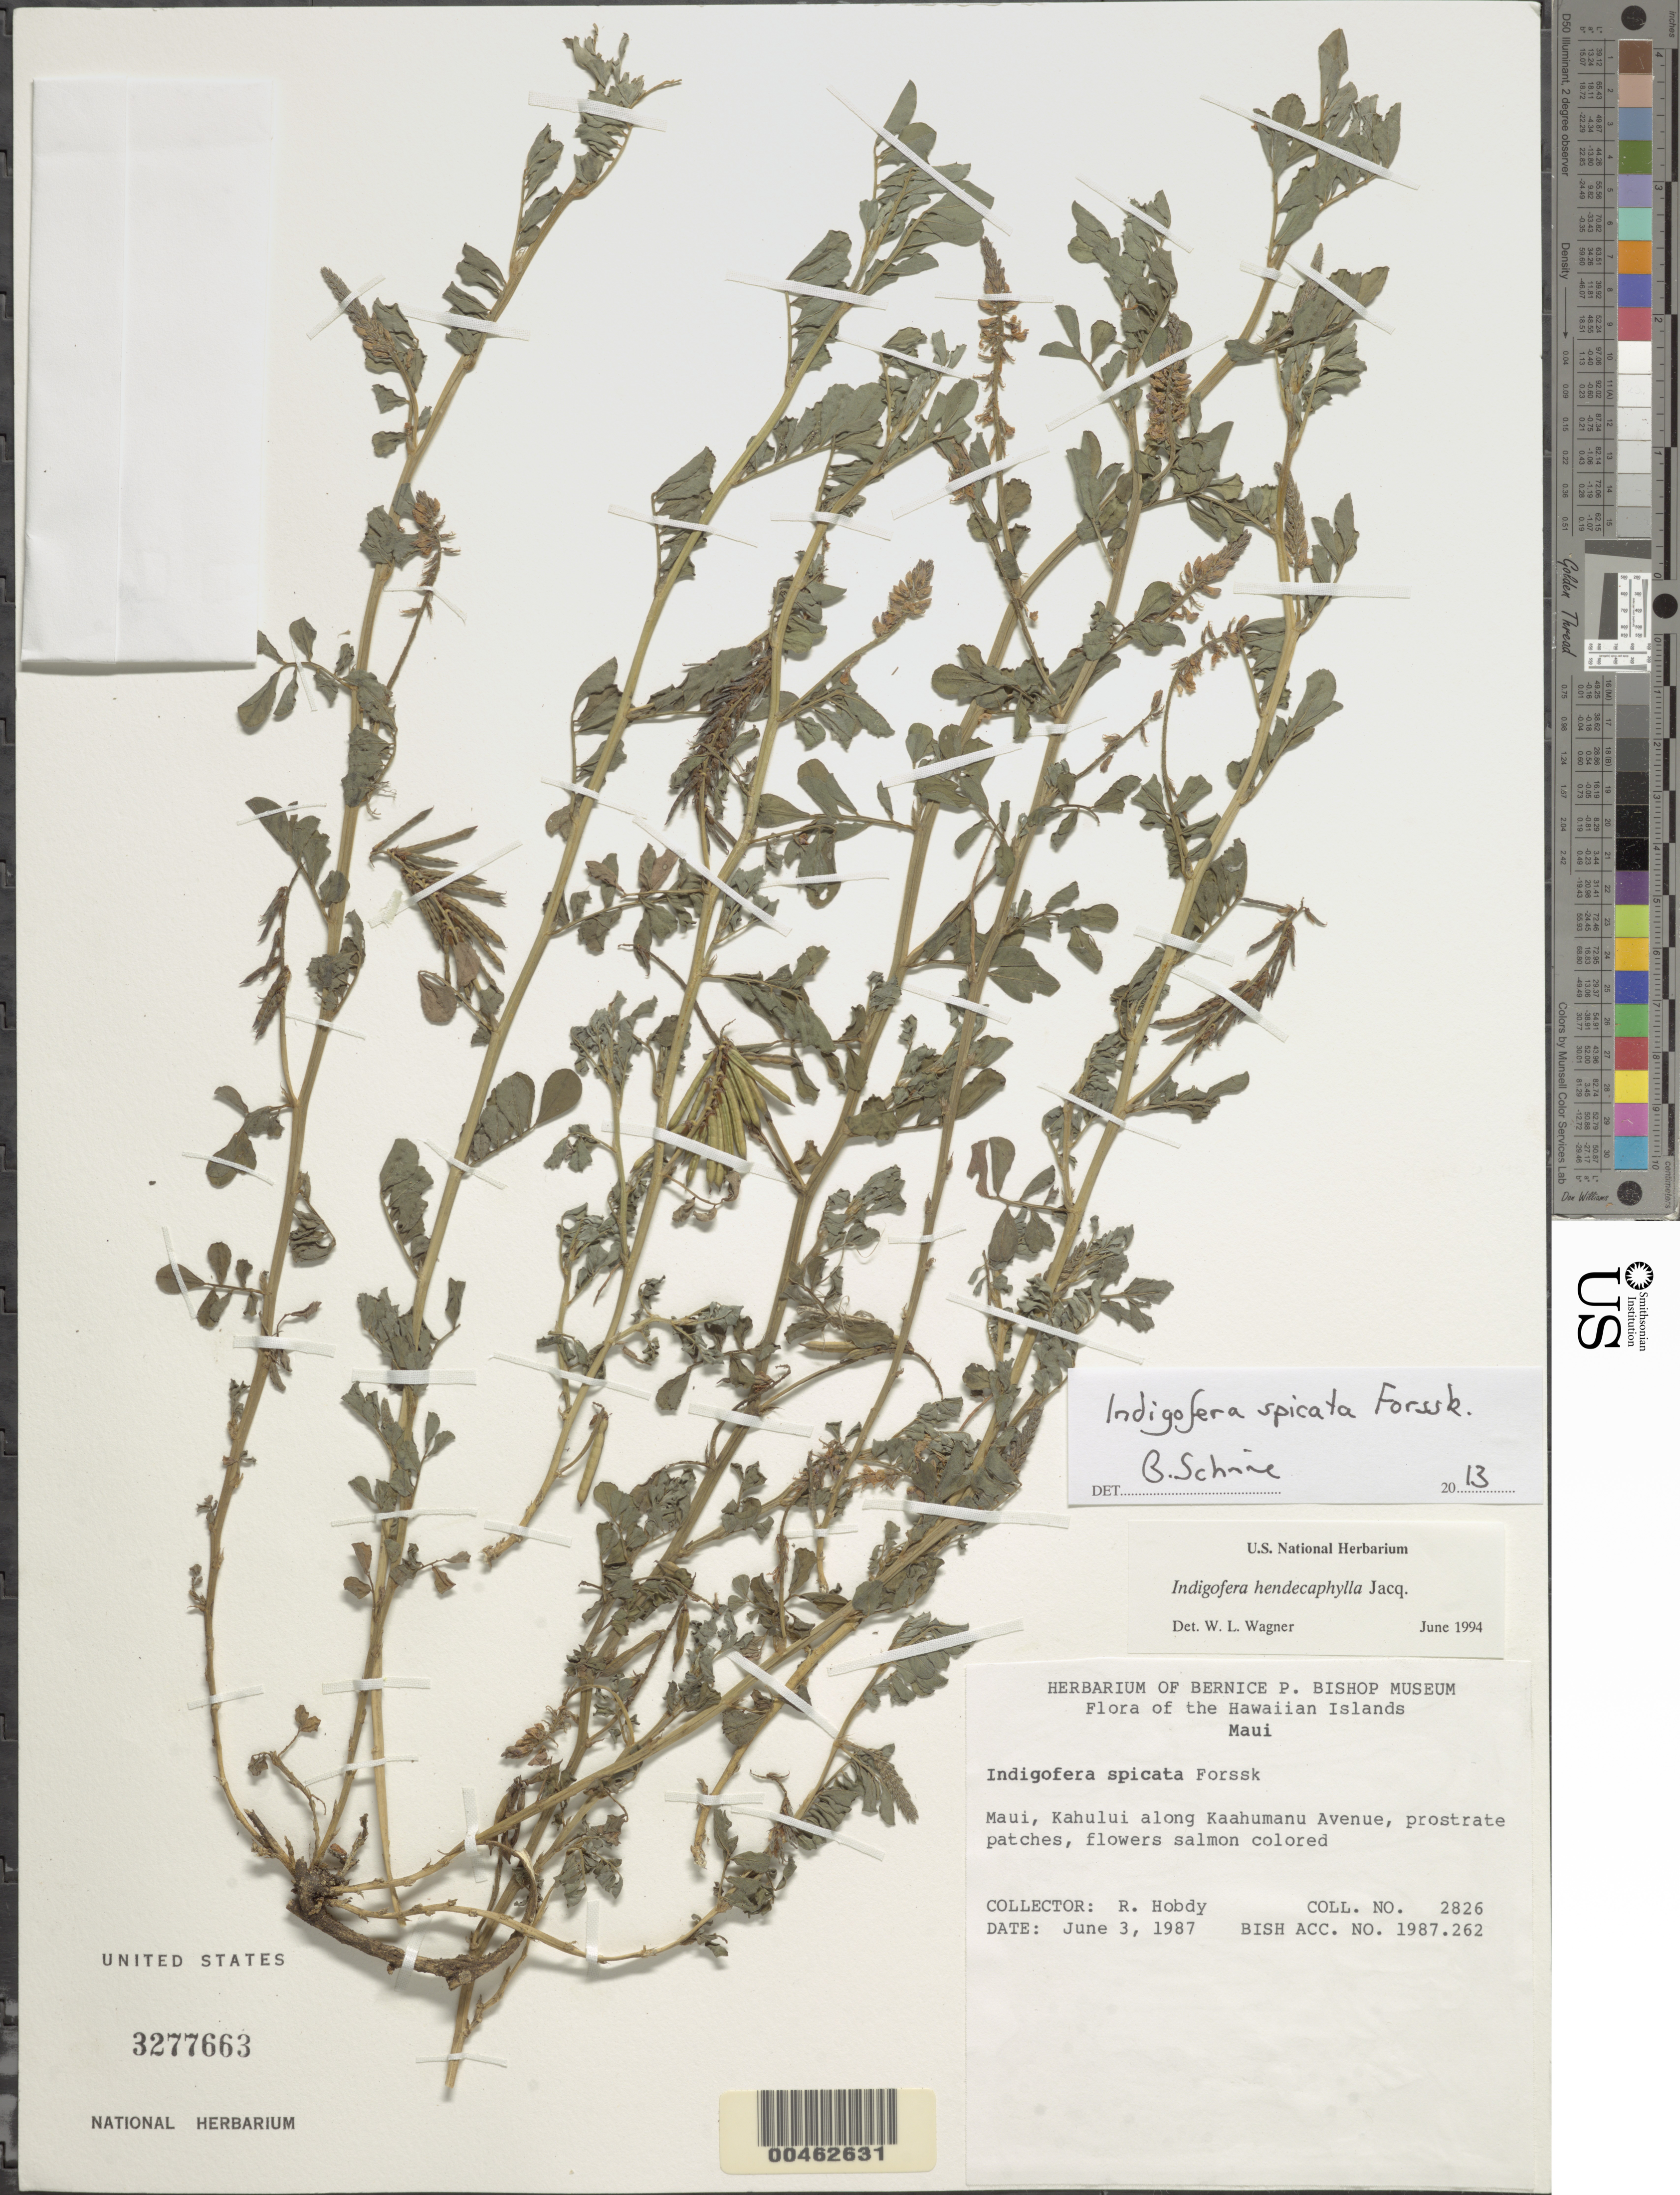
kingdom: Plantae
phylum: Tracheophyta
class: Magnoliopsida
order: Fabales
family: Fabaceae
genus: Indigofera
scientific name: Indigofera spicata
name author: Forssk.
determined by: Schrire, Brian D.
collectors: R. Hobdy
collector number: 2826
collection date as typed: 3 Jun 1987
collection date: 1987-06-03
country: United States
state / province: Hawaii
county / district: Maui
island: Maui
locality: Kahului along Kaahumanu Avenue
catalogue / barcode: US 3277663